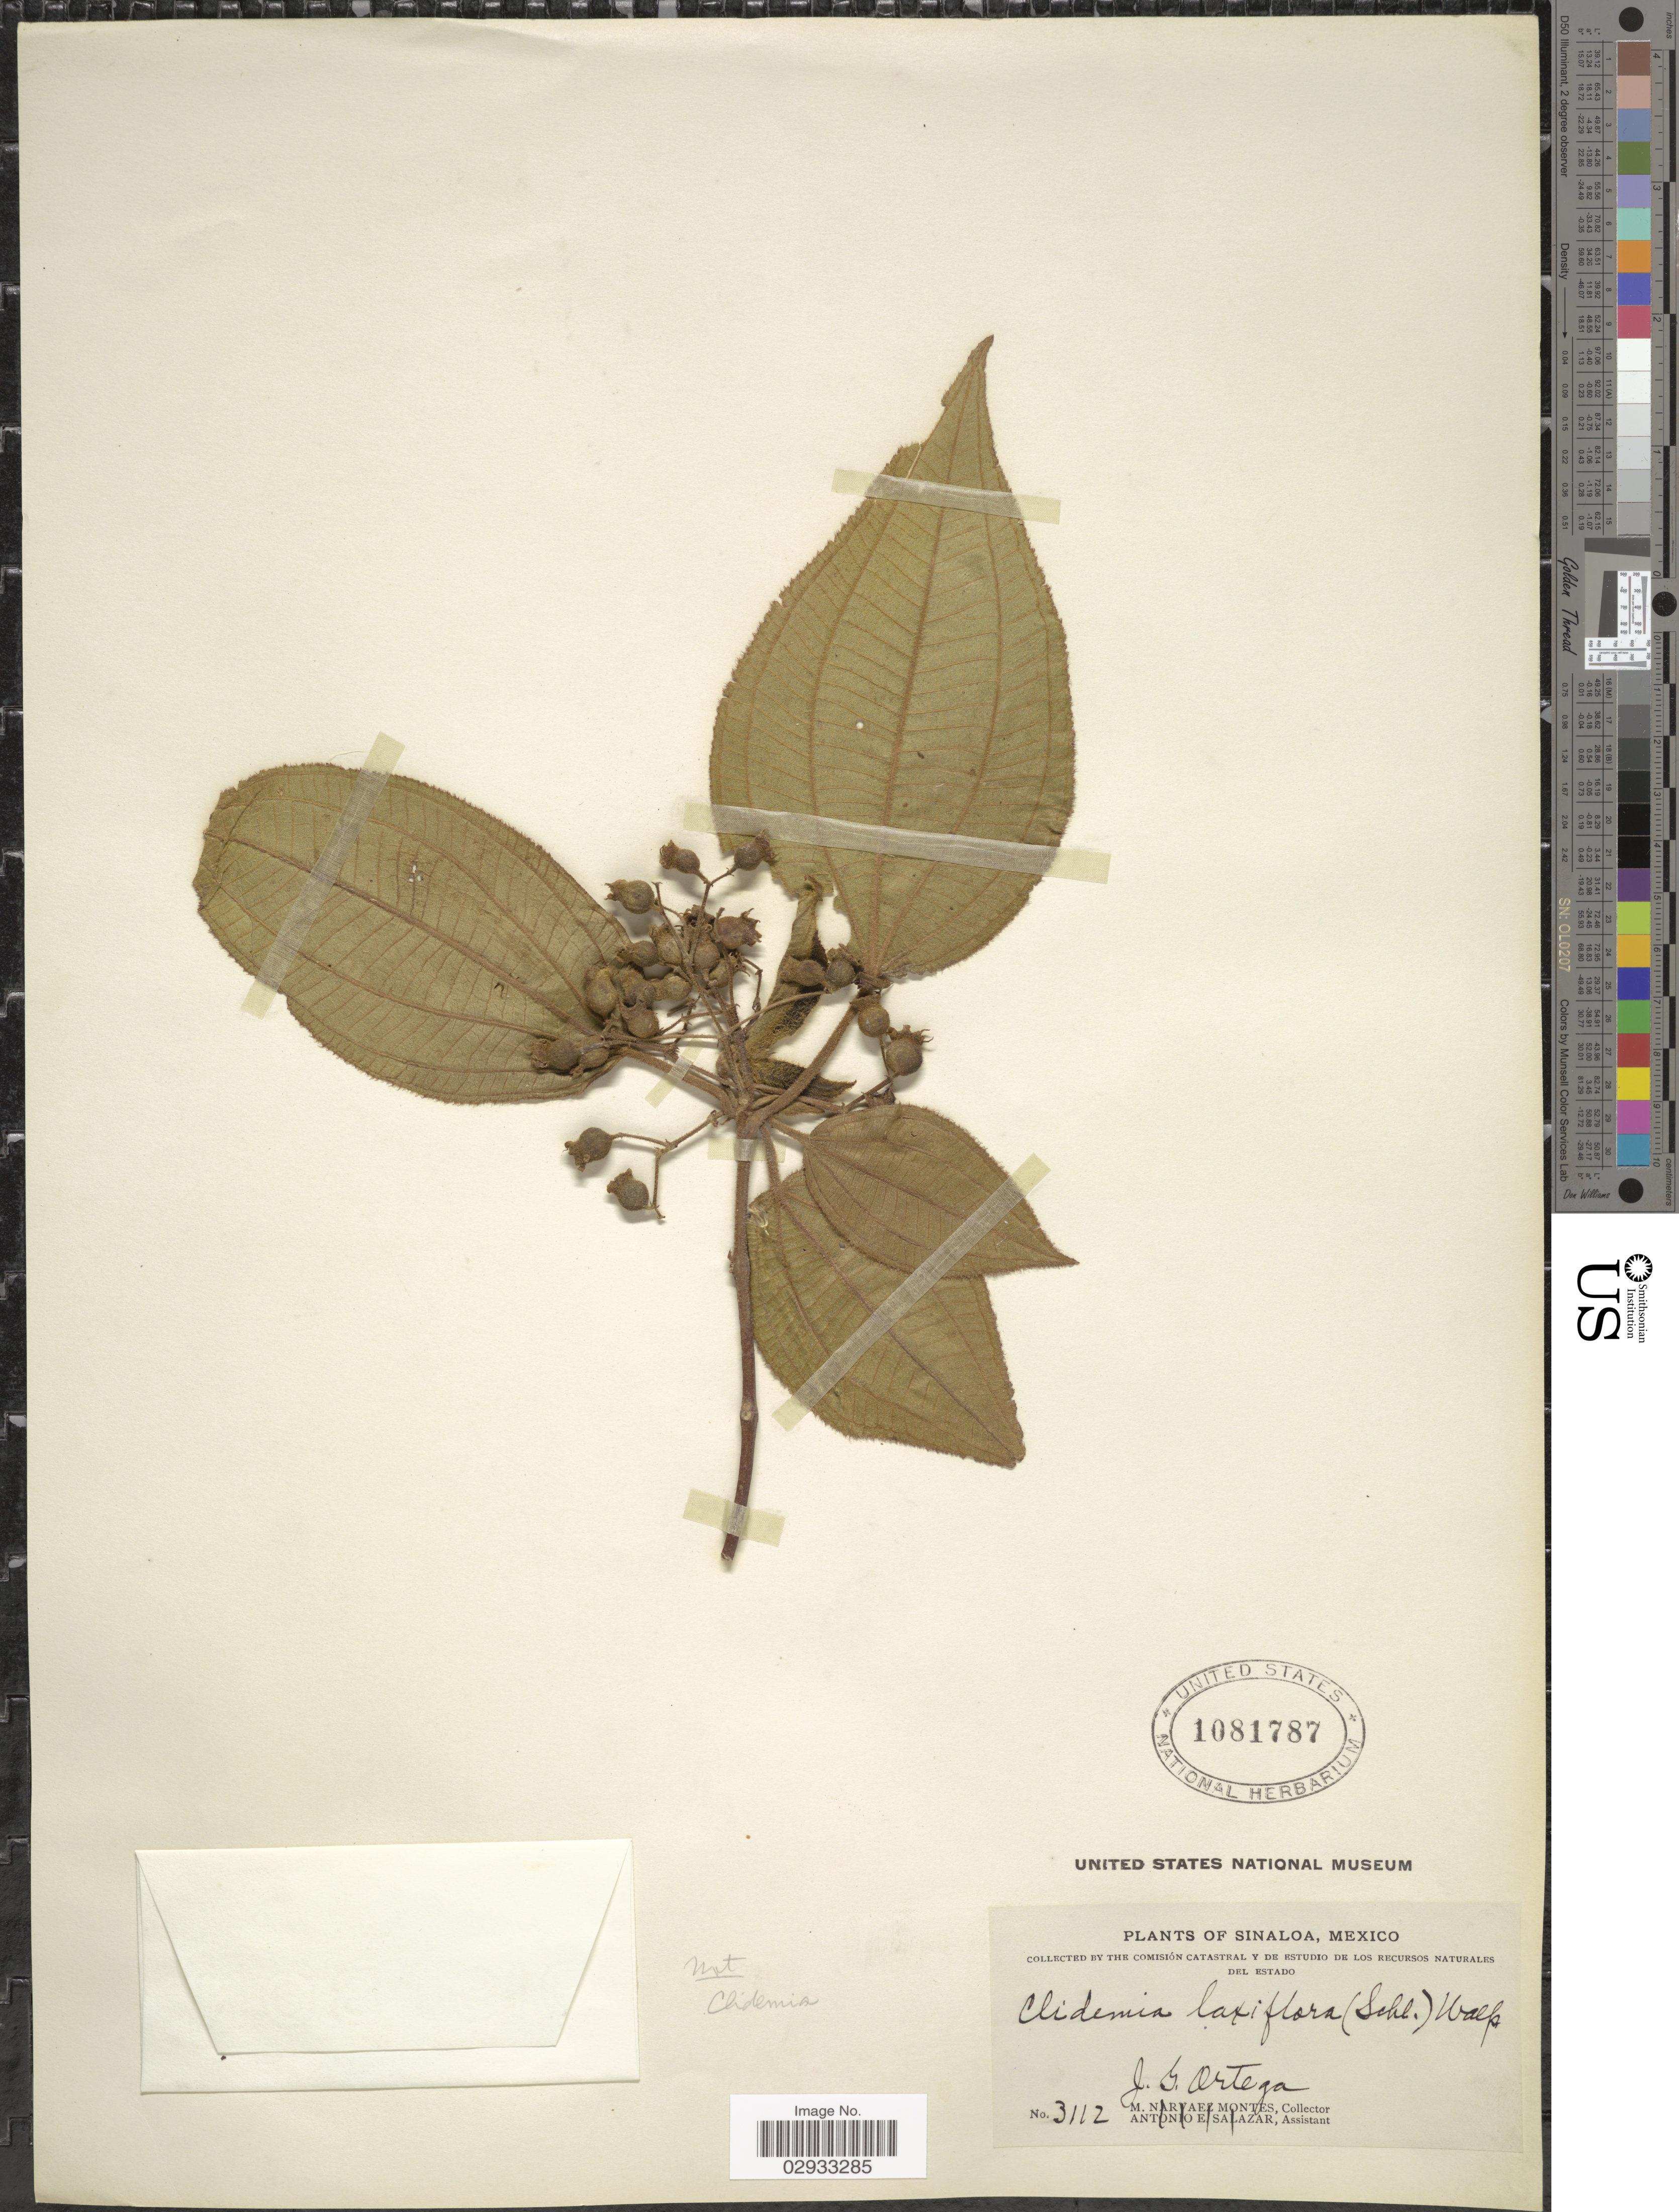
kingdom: Plantae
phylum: Tracheophyta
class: Magnoliopsida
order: Myrtales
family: Melastomataceae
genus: Miconia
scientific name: Miconia saxicola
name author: Brandegee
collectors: J. Ortega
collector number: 3112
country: Mexico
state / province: Sinaloa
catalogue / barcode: US 1081787